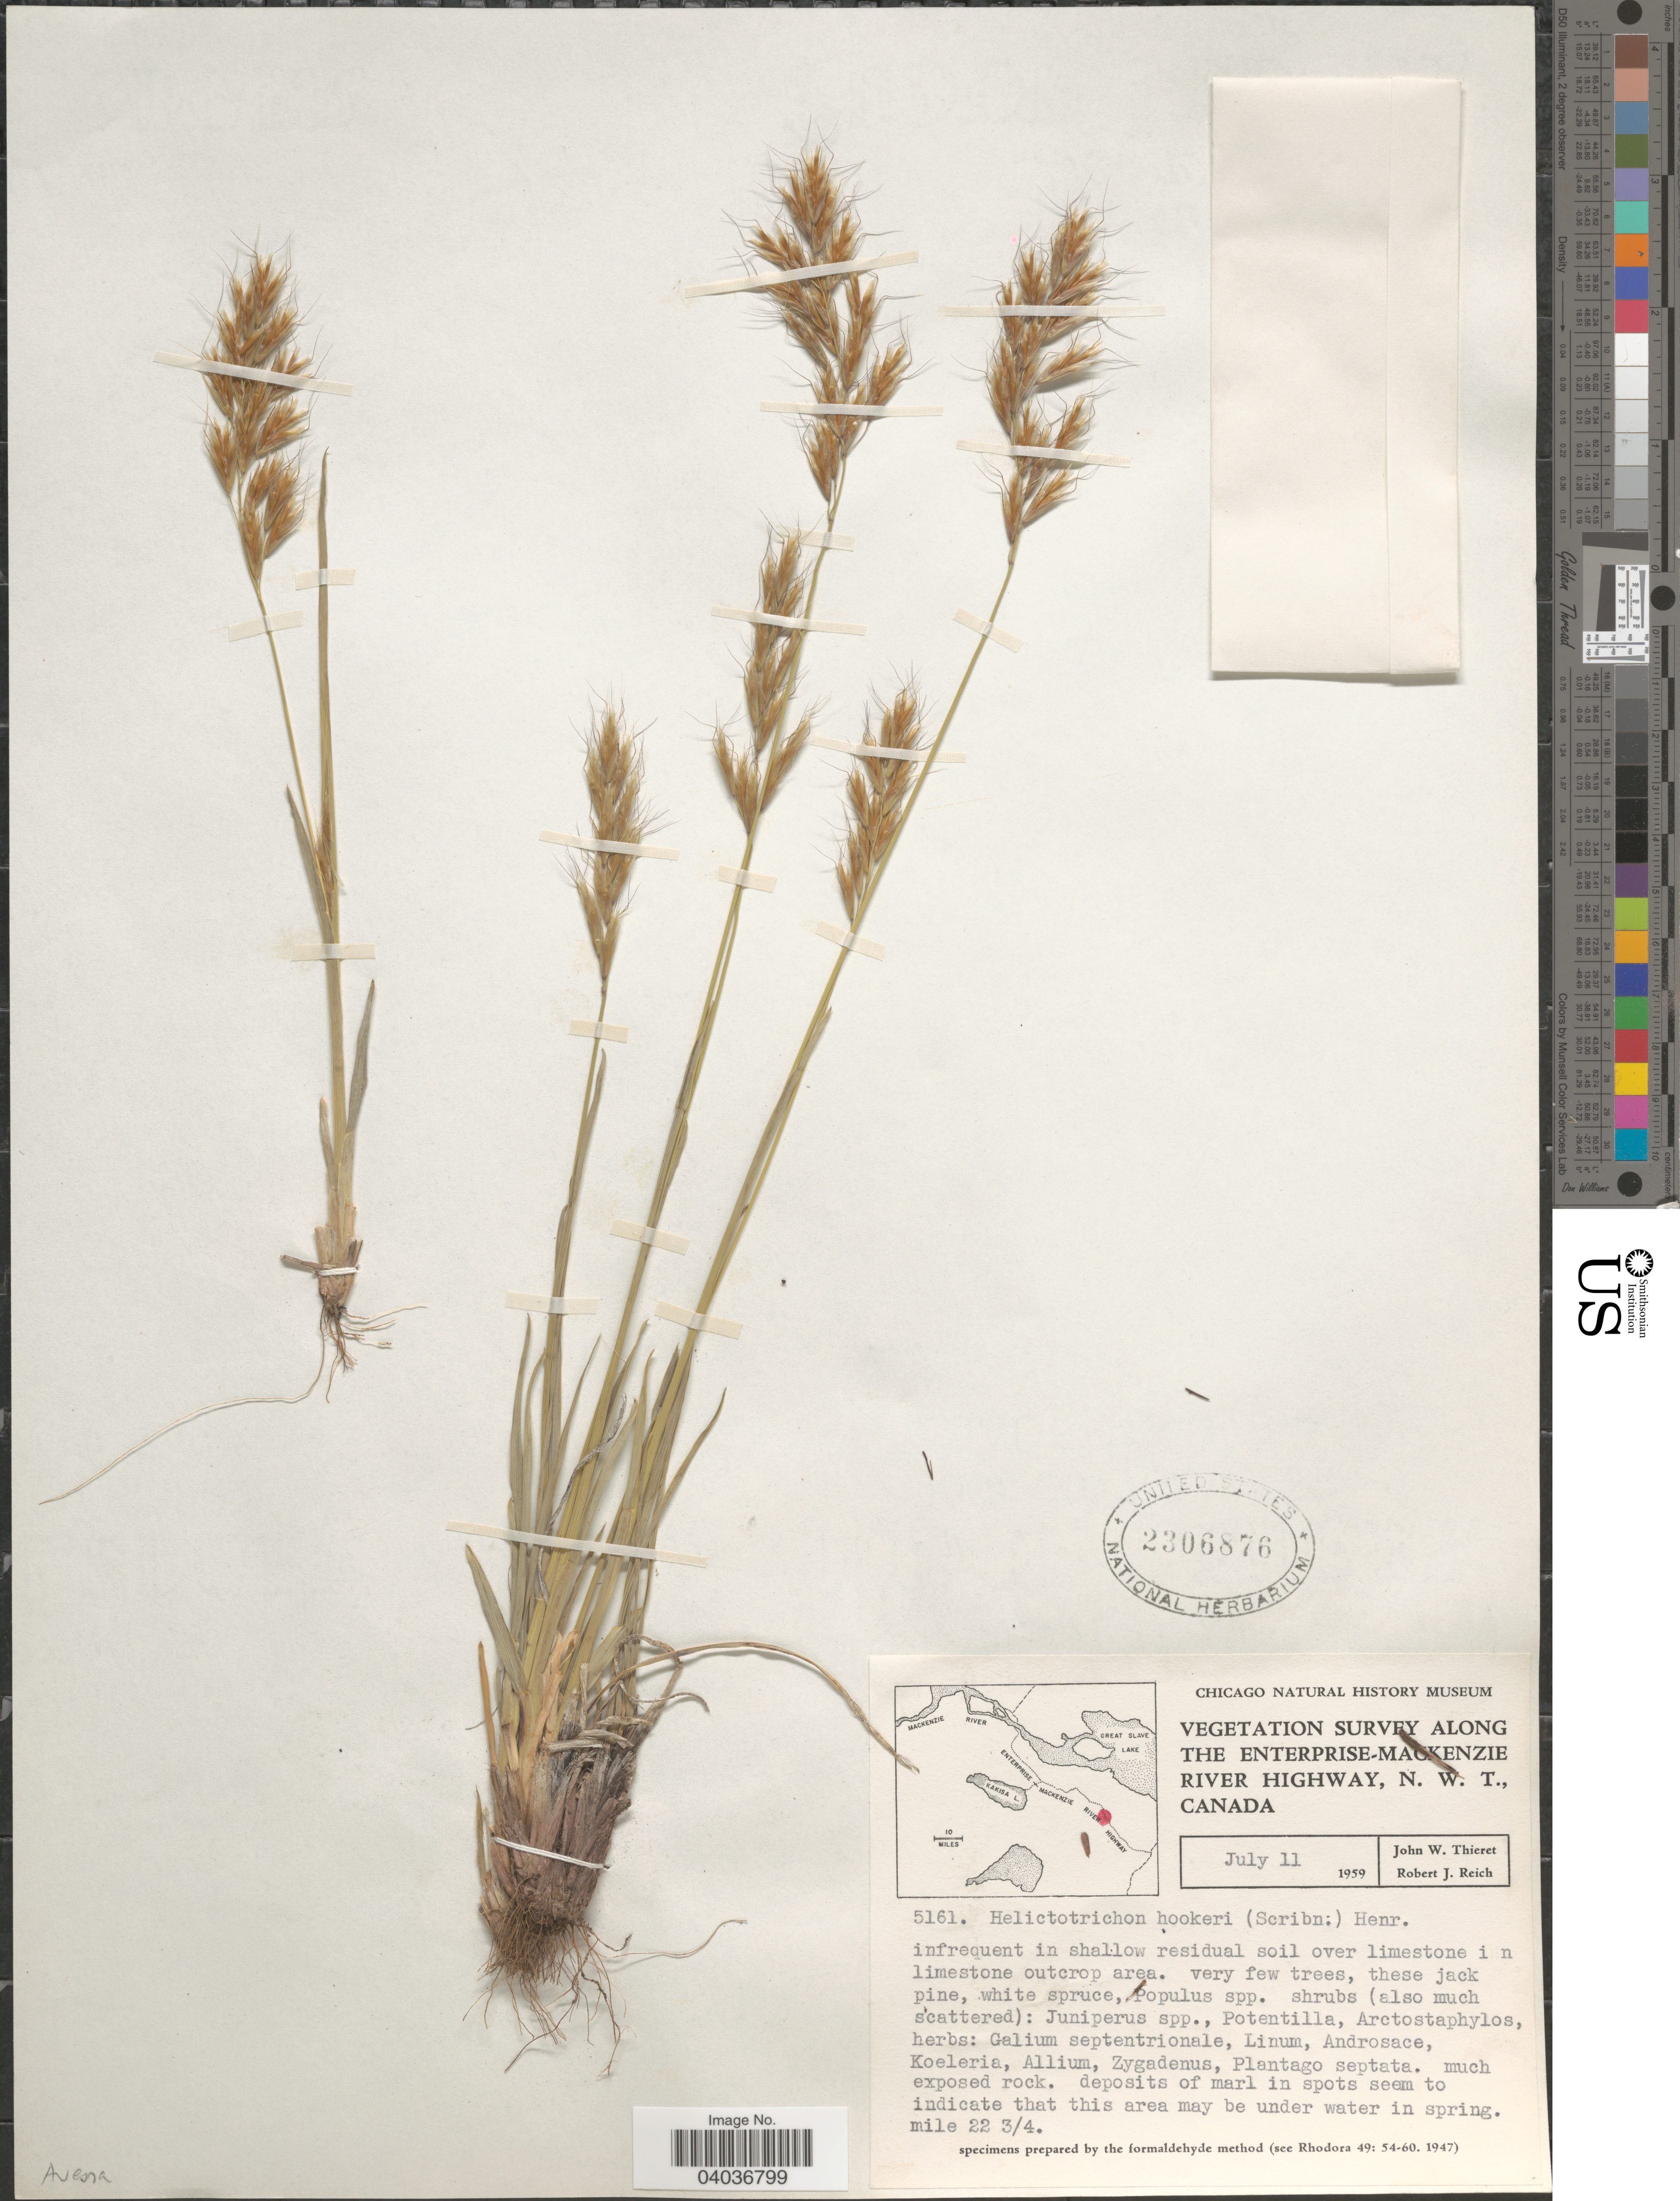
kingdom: Plantae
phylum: Tracheophyta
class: Liliopsida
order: Poales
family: Poaceae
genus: Helictochloa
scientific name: Helictochloa hookeri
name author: (Scribn.) Romero Zarco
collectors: J. W. Thieret & R. Reich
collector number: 5161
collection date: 1959-07-11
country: Canada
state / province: Northwest Territories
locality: Along the Enterprise-Mackenzie River Highway. Mile 22 3/4.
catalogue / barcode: US 2306876